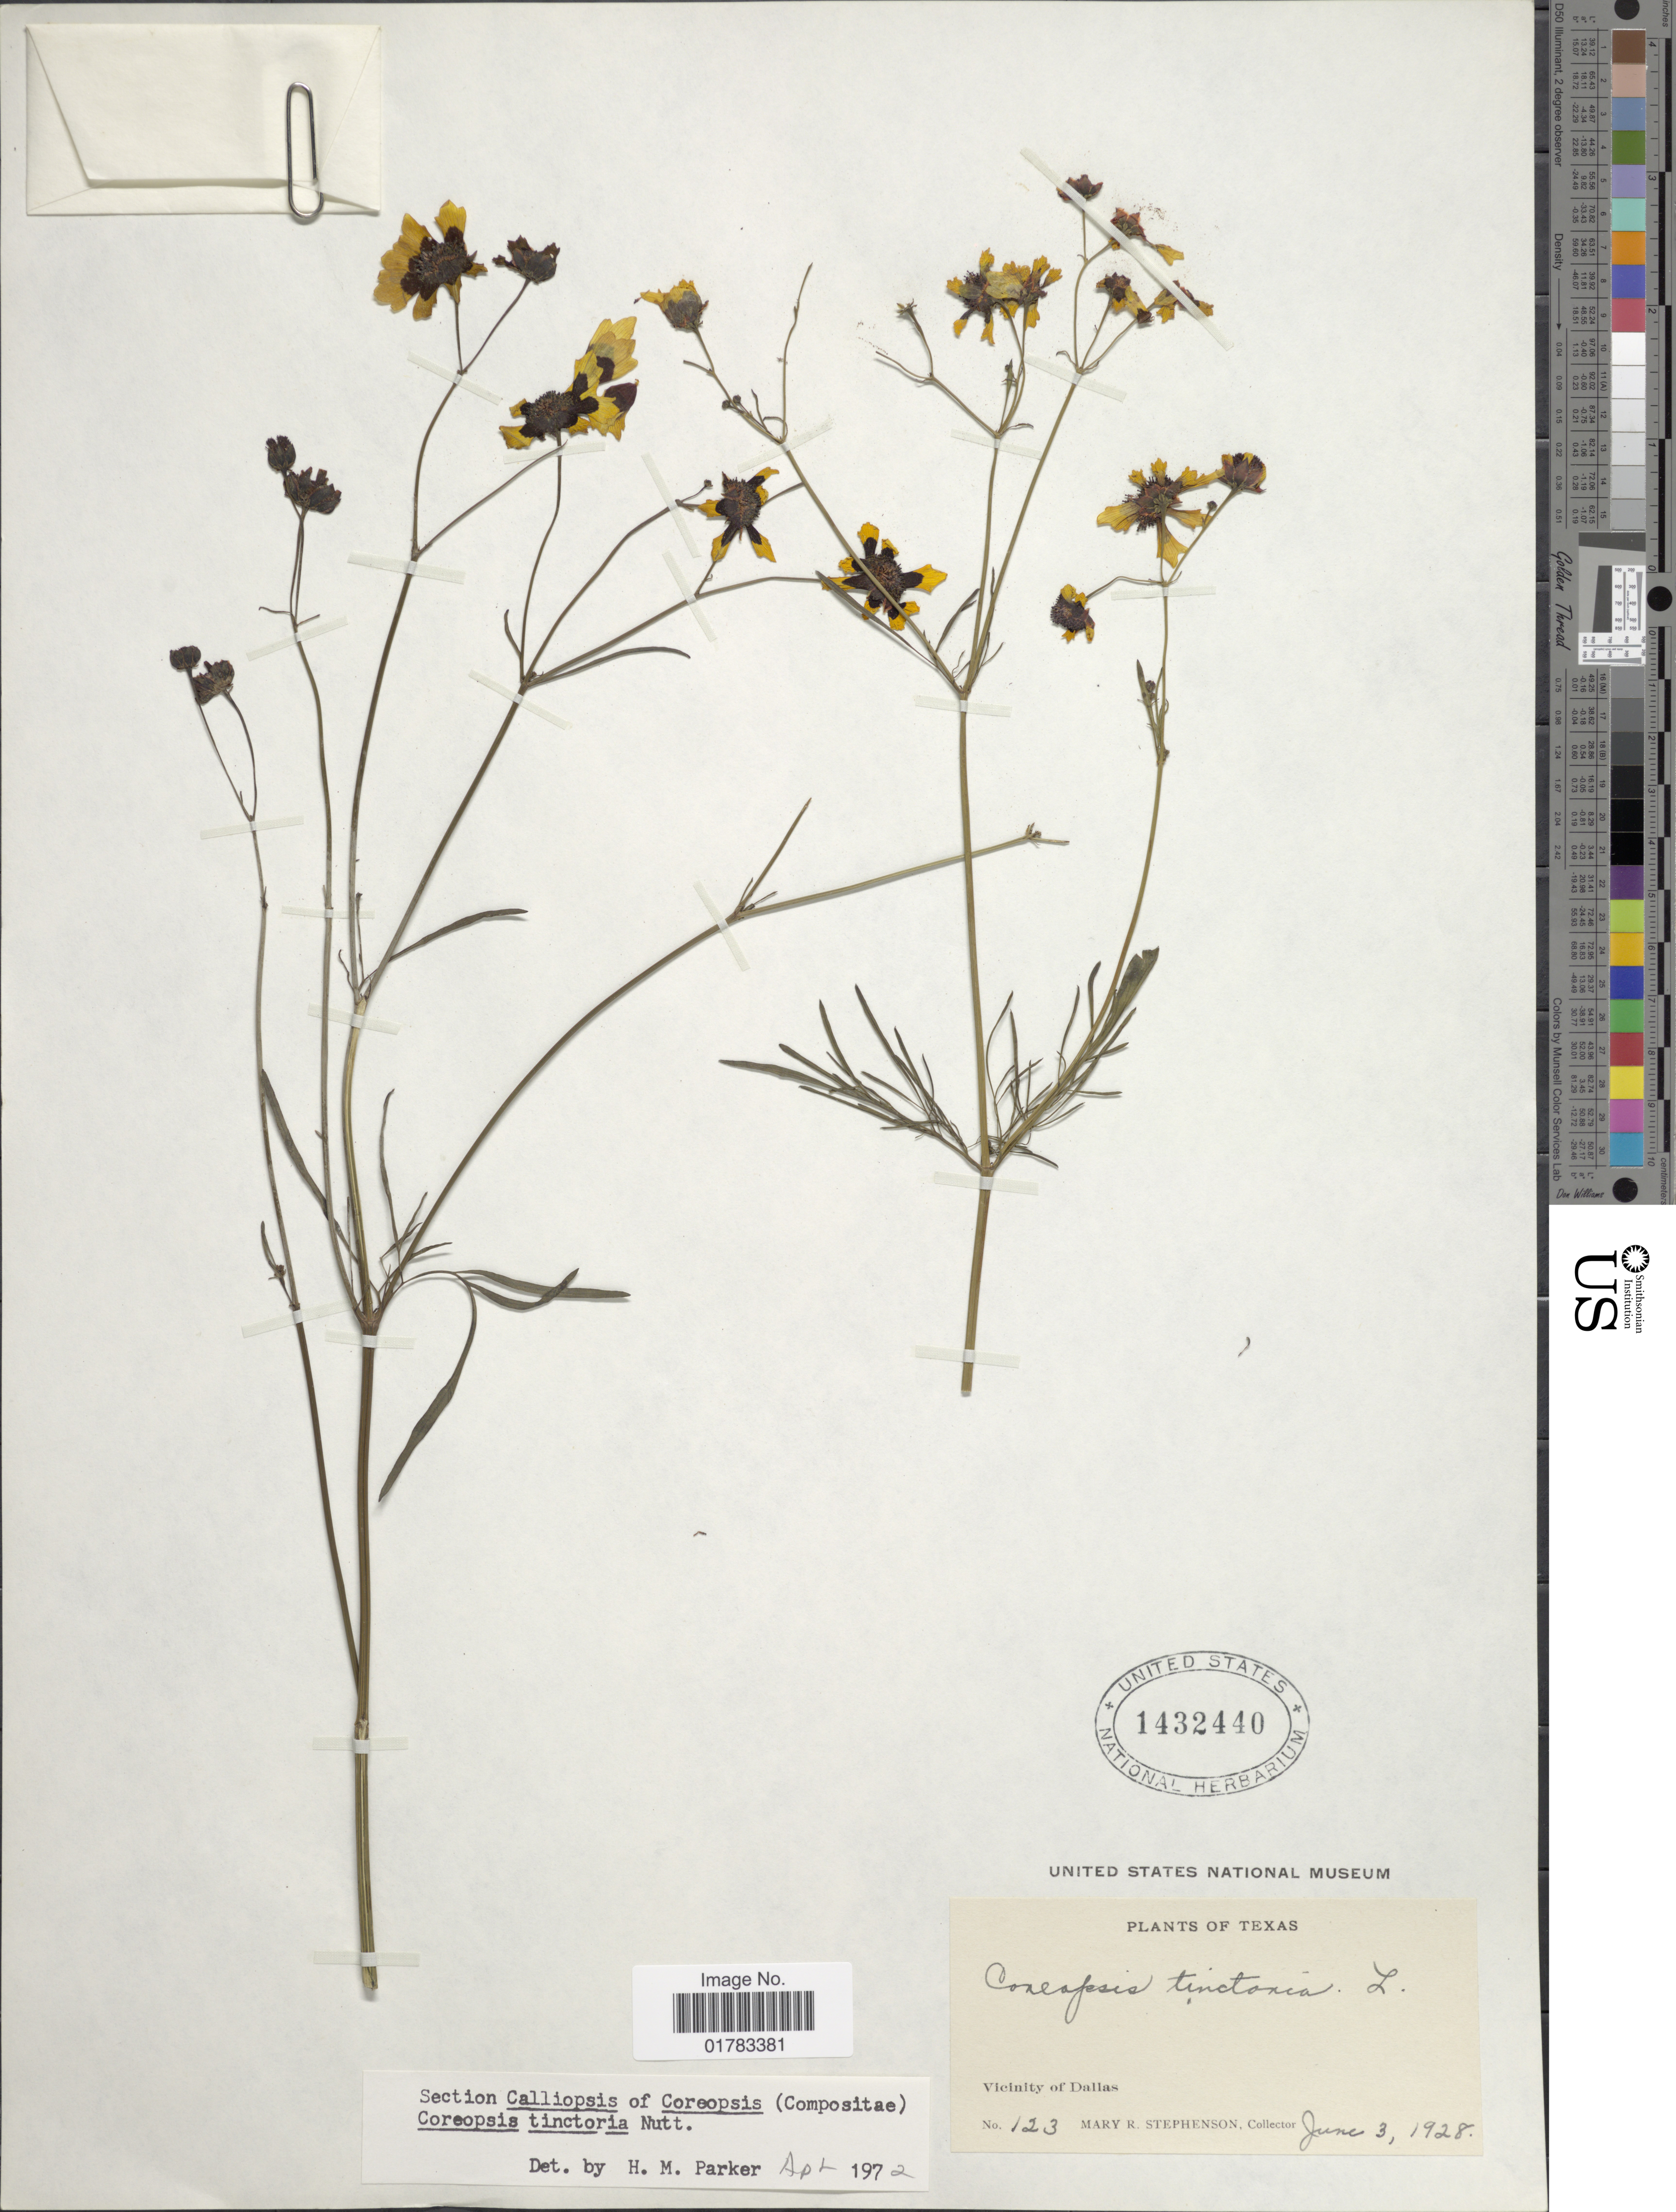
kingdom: Plantae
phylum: Tracheophyta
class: Magnoliopsida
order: Asterales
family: Asteraceae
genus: Coreopsis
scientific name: Coreopsis tinctoria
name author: Nutt.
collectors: M. Stephenson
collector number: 123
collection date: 1928-06-03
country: United States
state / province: Texas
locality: Vicinity of Dallas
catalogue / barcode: US 1432440